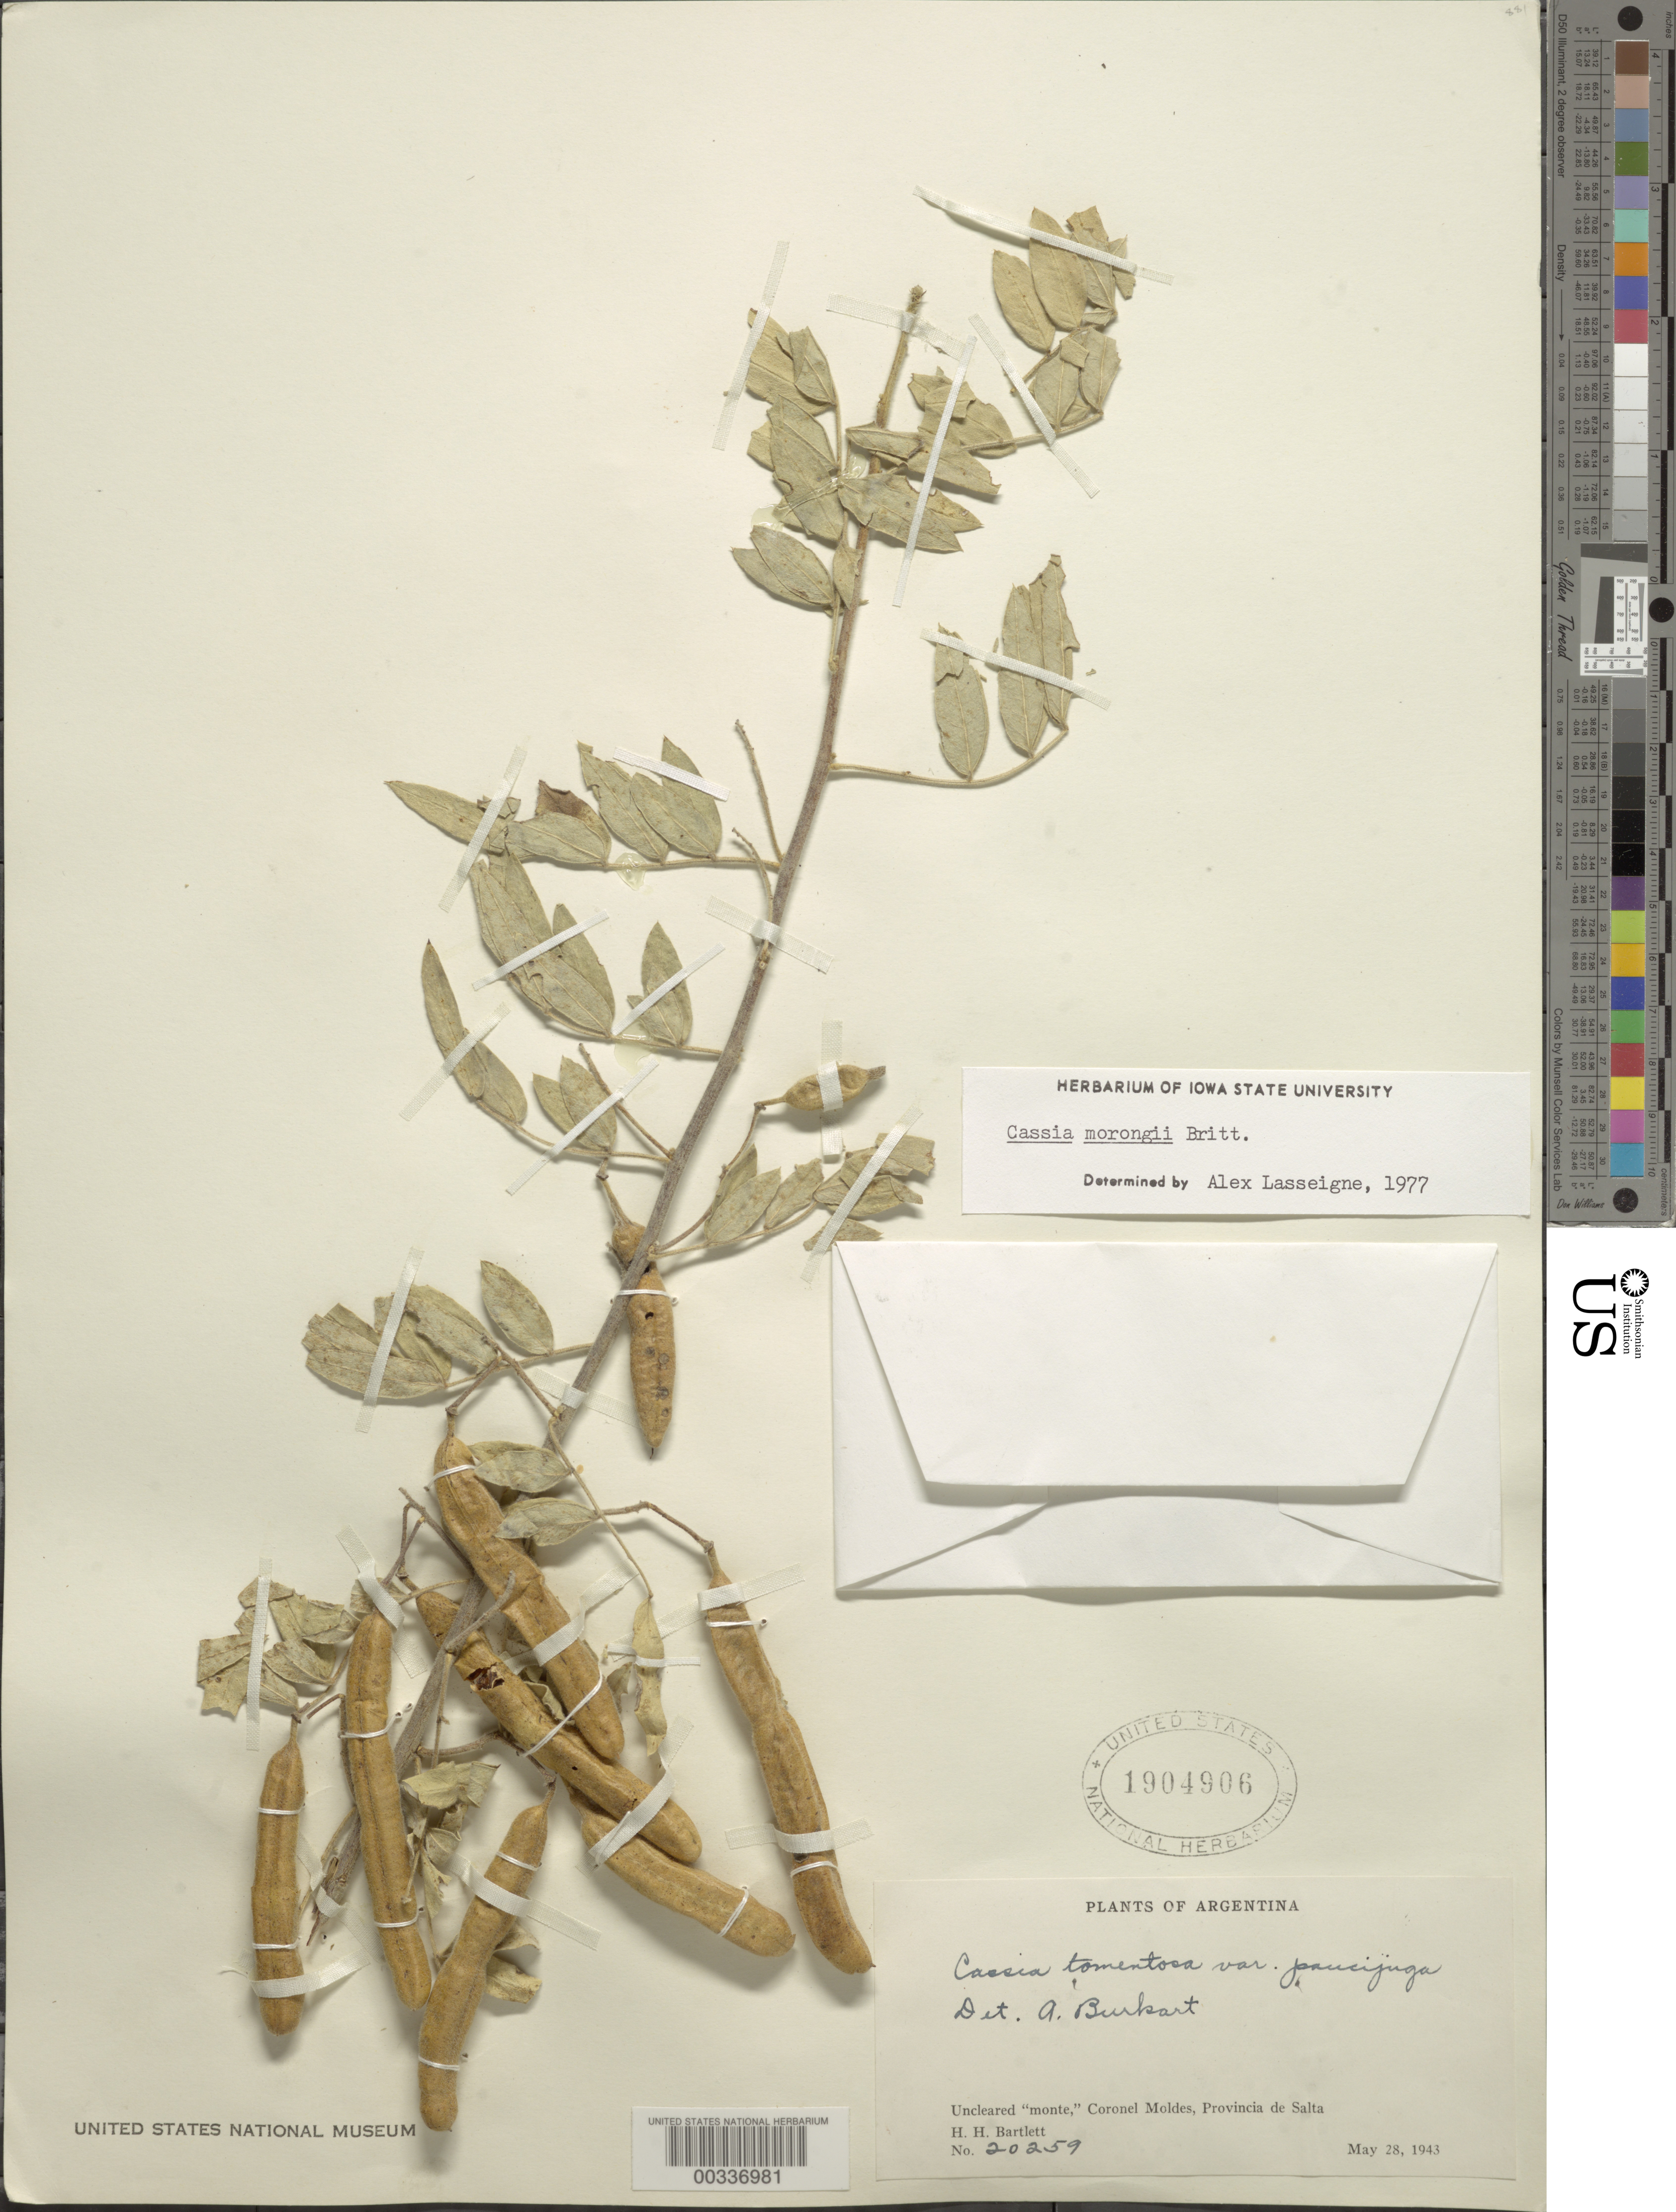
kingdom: Plantae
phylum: Tracheophyta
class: Magnoliopsida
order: Fabales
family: Fabaceae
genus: Senna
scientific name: Senna morongii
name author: (Britton) H.S. Irwin & Barneby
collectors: H. H. Bartlett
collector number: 20259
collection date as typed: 28 May 1943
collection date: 1943-05-28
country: Argentina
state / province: Salta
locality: Coronel Moldes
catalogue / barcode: US 1904906